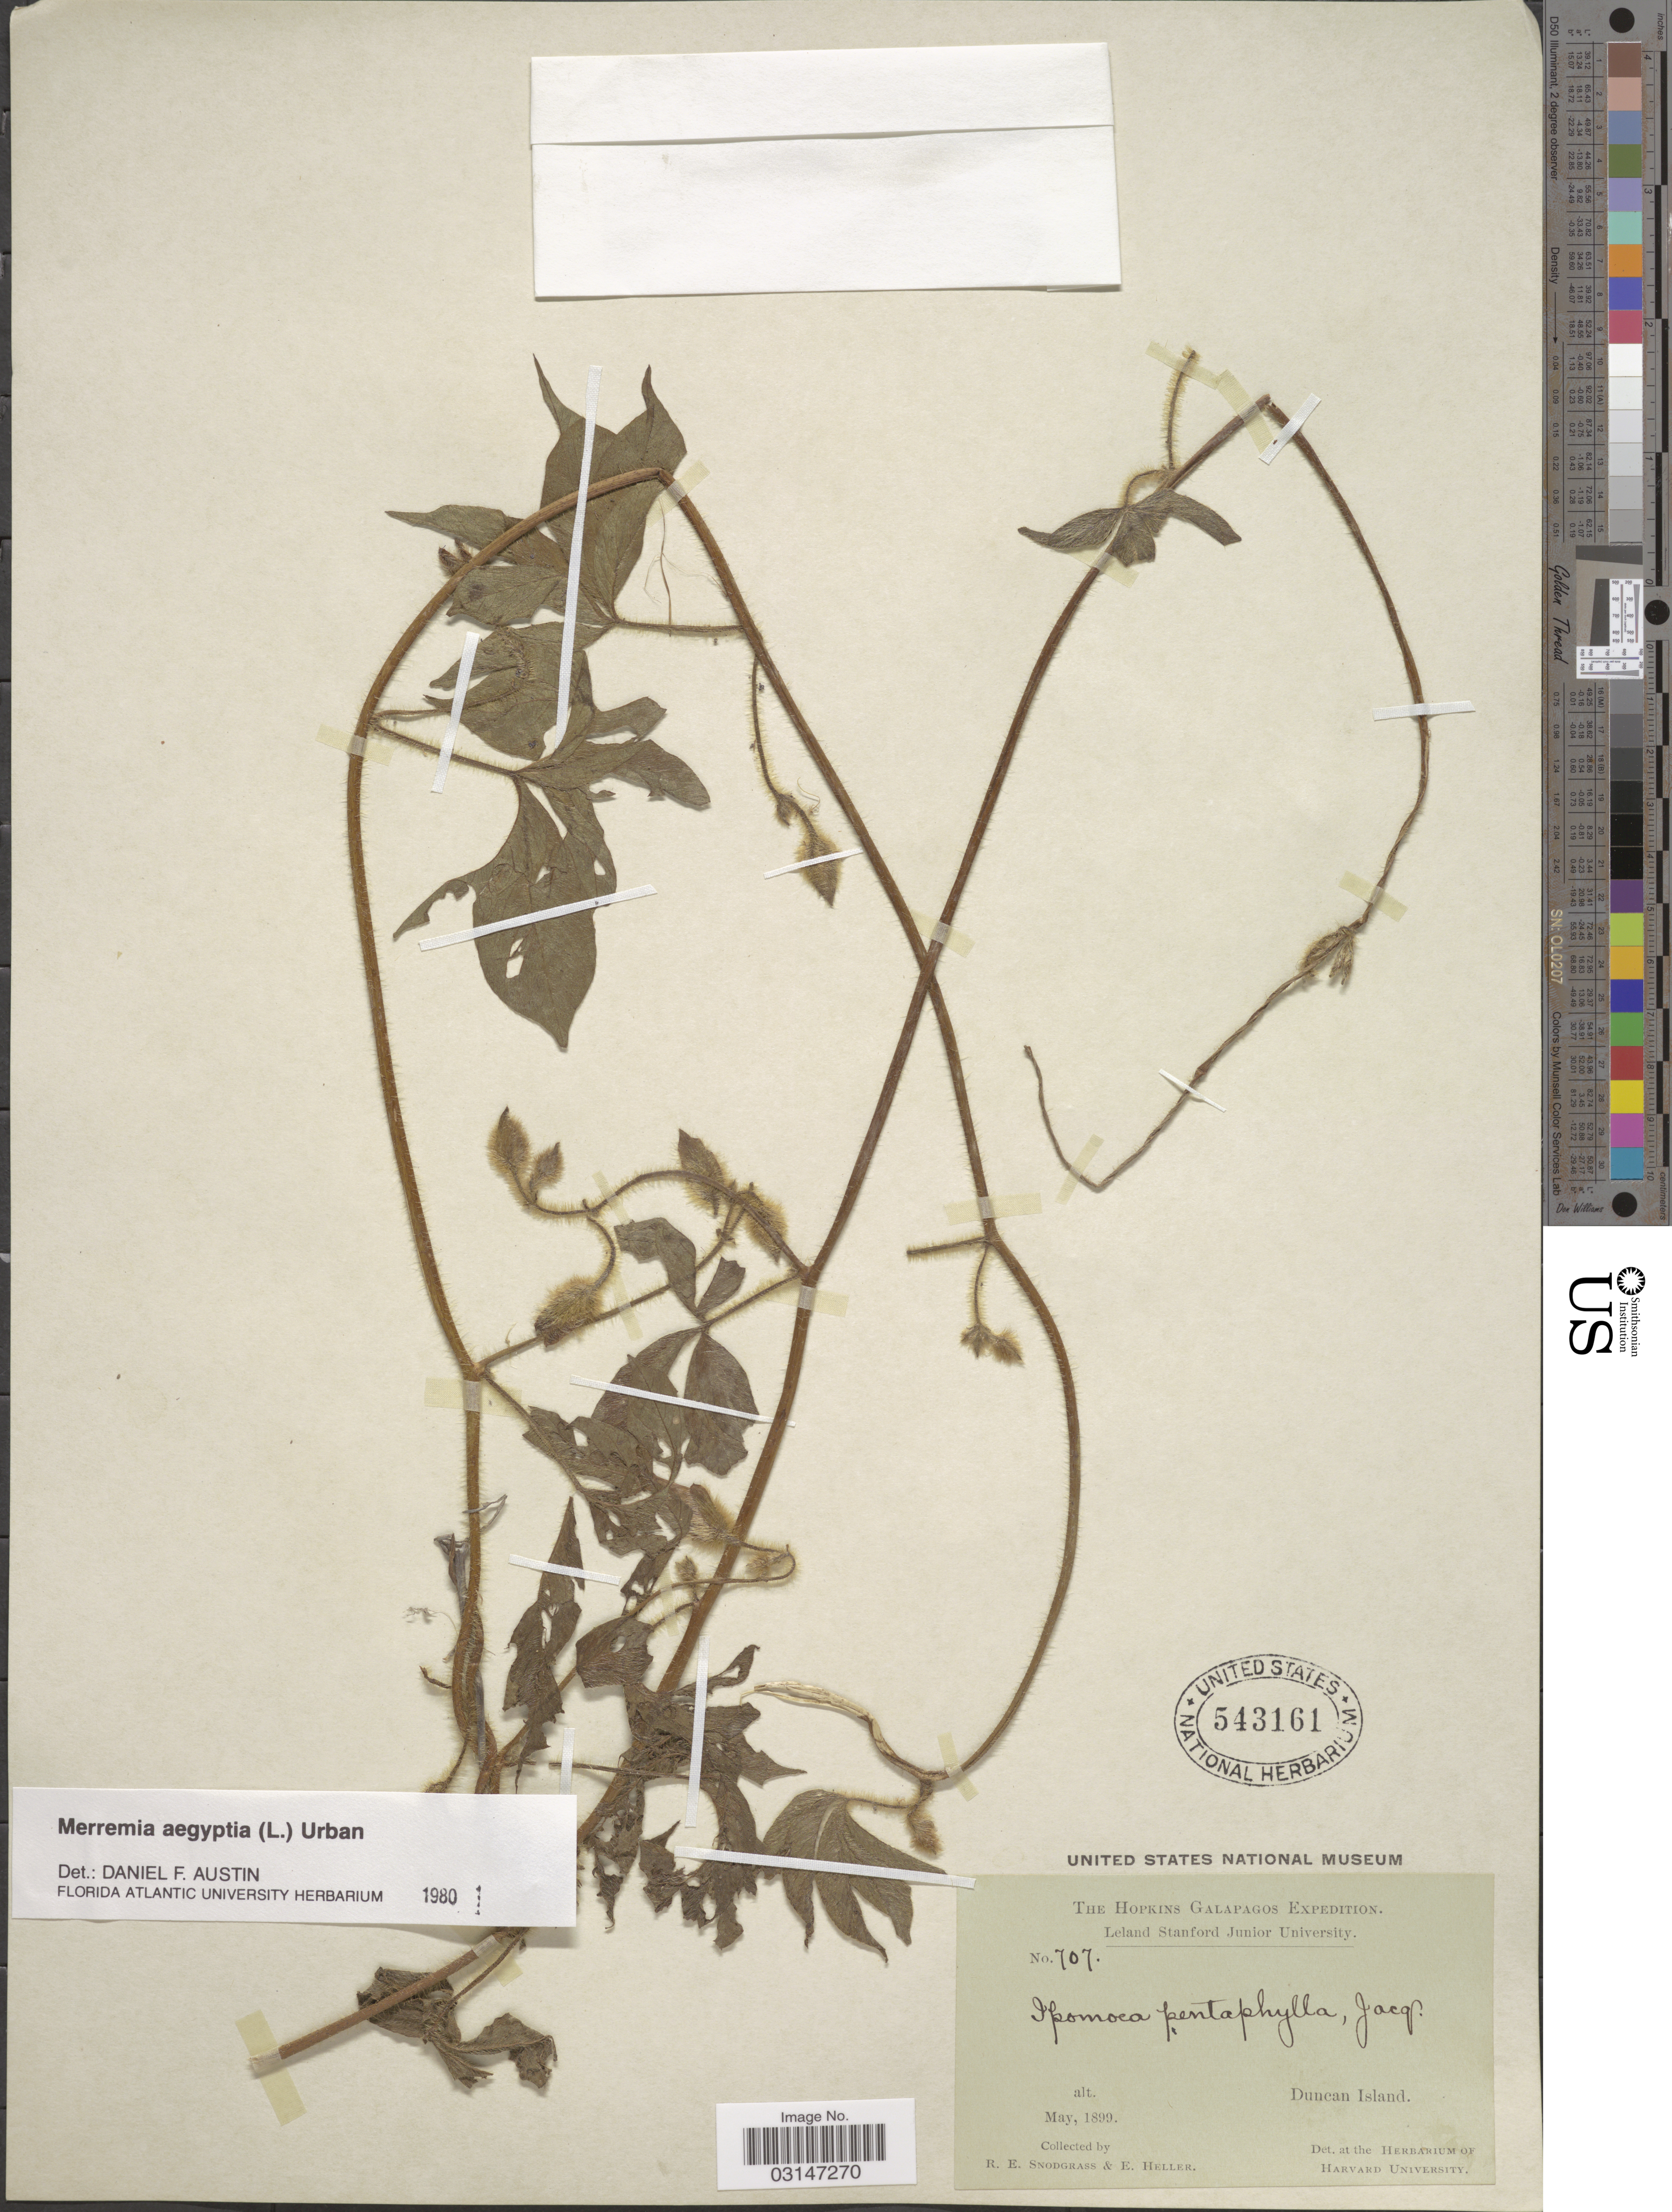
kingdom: Plantae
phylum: Tracheophyta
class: Magnoliopsida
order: Solanales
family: Convolvulaceae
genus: Distimake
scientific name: Distimake aegyptius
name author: (L.) A. R. Simões & Staples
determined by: Strong, Mark T., (BOT), Smithsonian Institution - National Museum of Natural History (UNITED STATES)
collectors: R. E. Snodgrass & E. Heller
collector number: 707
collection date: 1899-05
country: Ecuador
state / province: Colón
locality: Galapagos, Duncan Island.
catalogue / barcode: US 543161